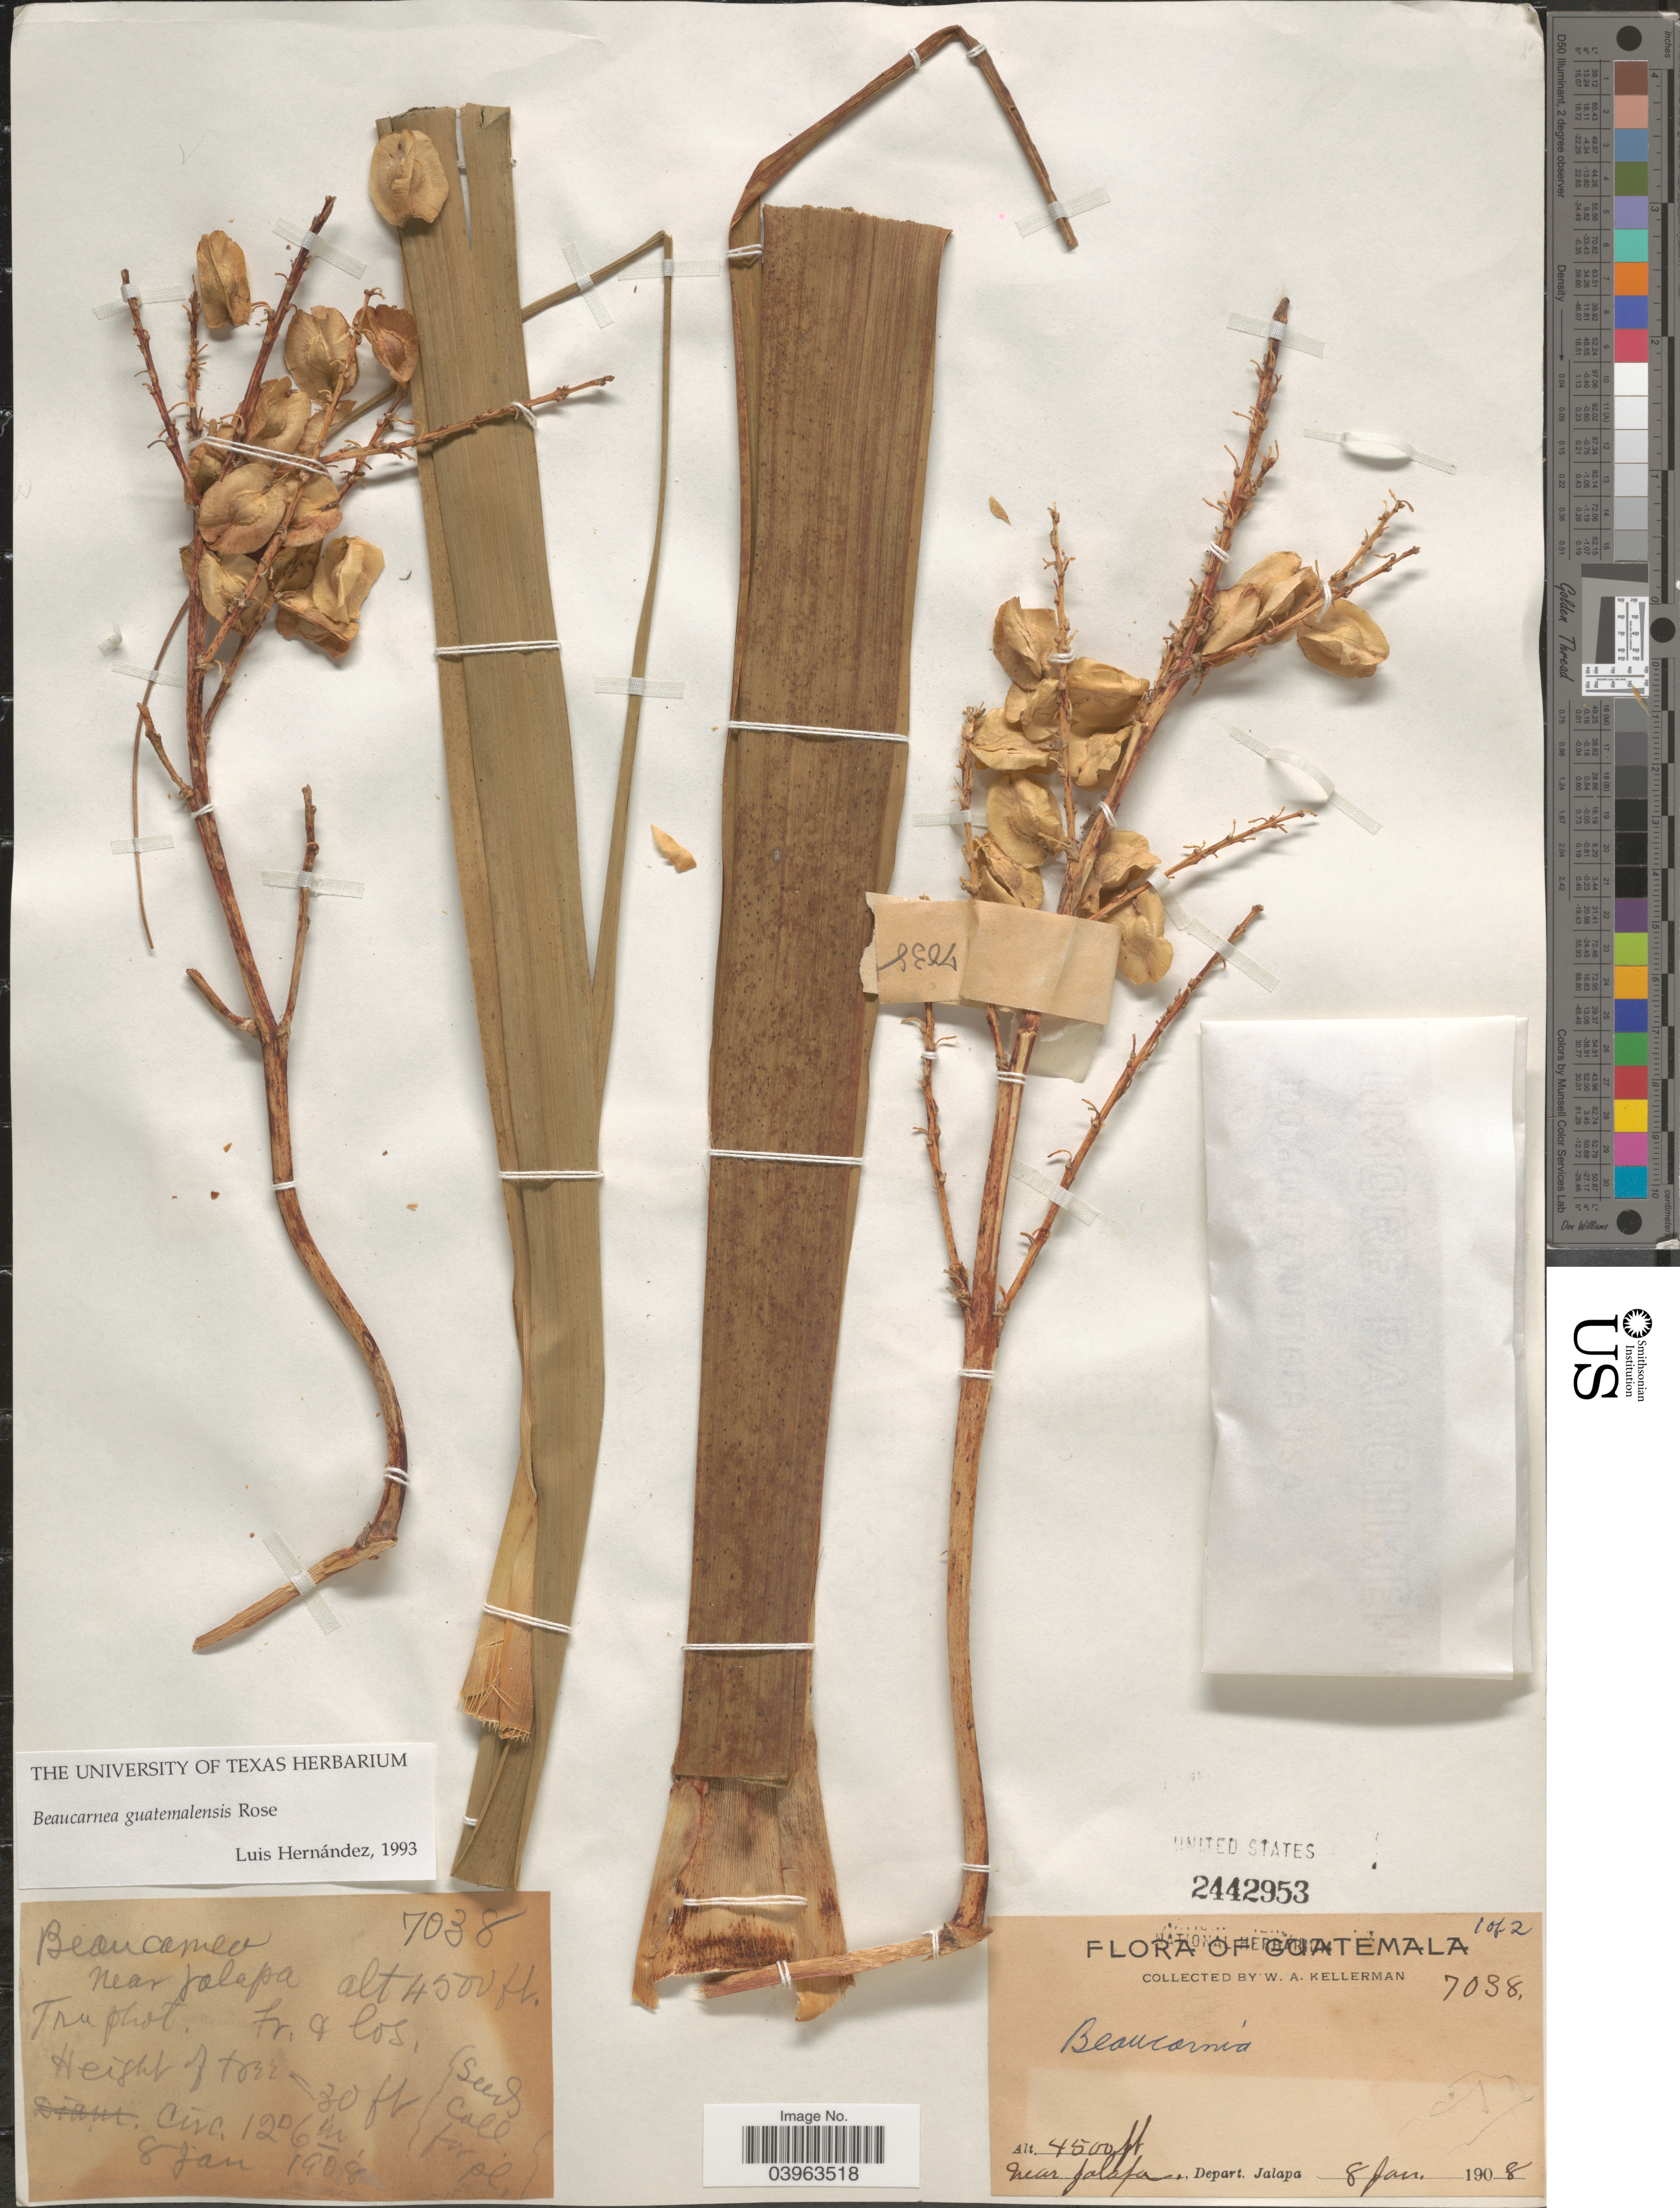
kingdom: Plantae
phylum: Tracheophyta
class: Liliopsida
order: Asparagales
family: Asparagaceae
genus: Beaucarnea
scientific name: Beaucarnea guatemalensis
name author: Rose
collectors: W. Kellerman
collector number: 7038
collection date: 1908-01-08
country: Guatemala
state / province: Jalapa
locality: Near Jalapa, Depart. Jalapa.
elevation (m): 1372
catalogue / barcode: US 2442953